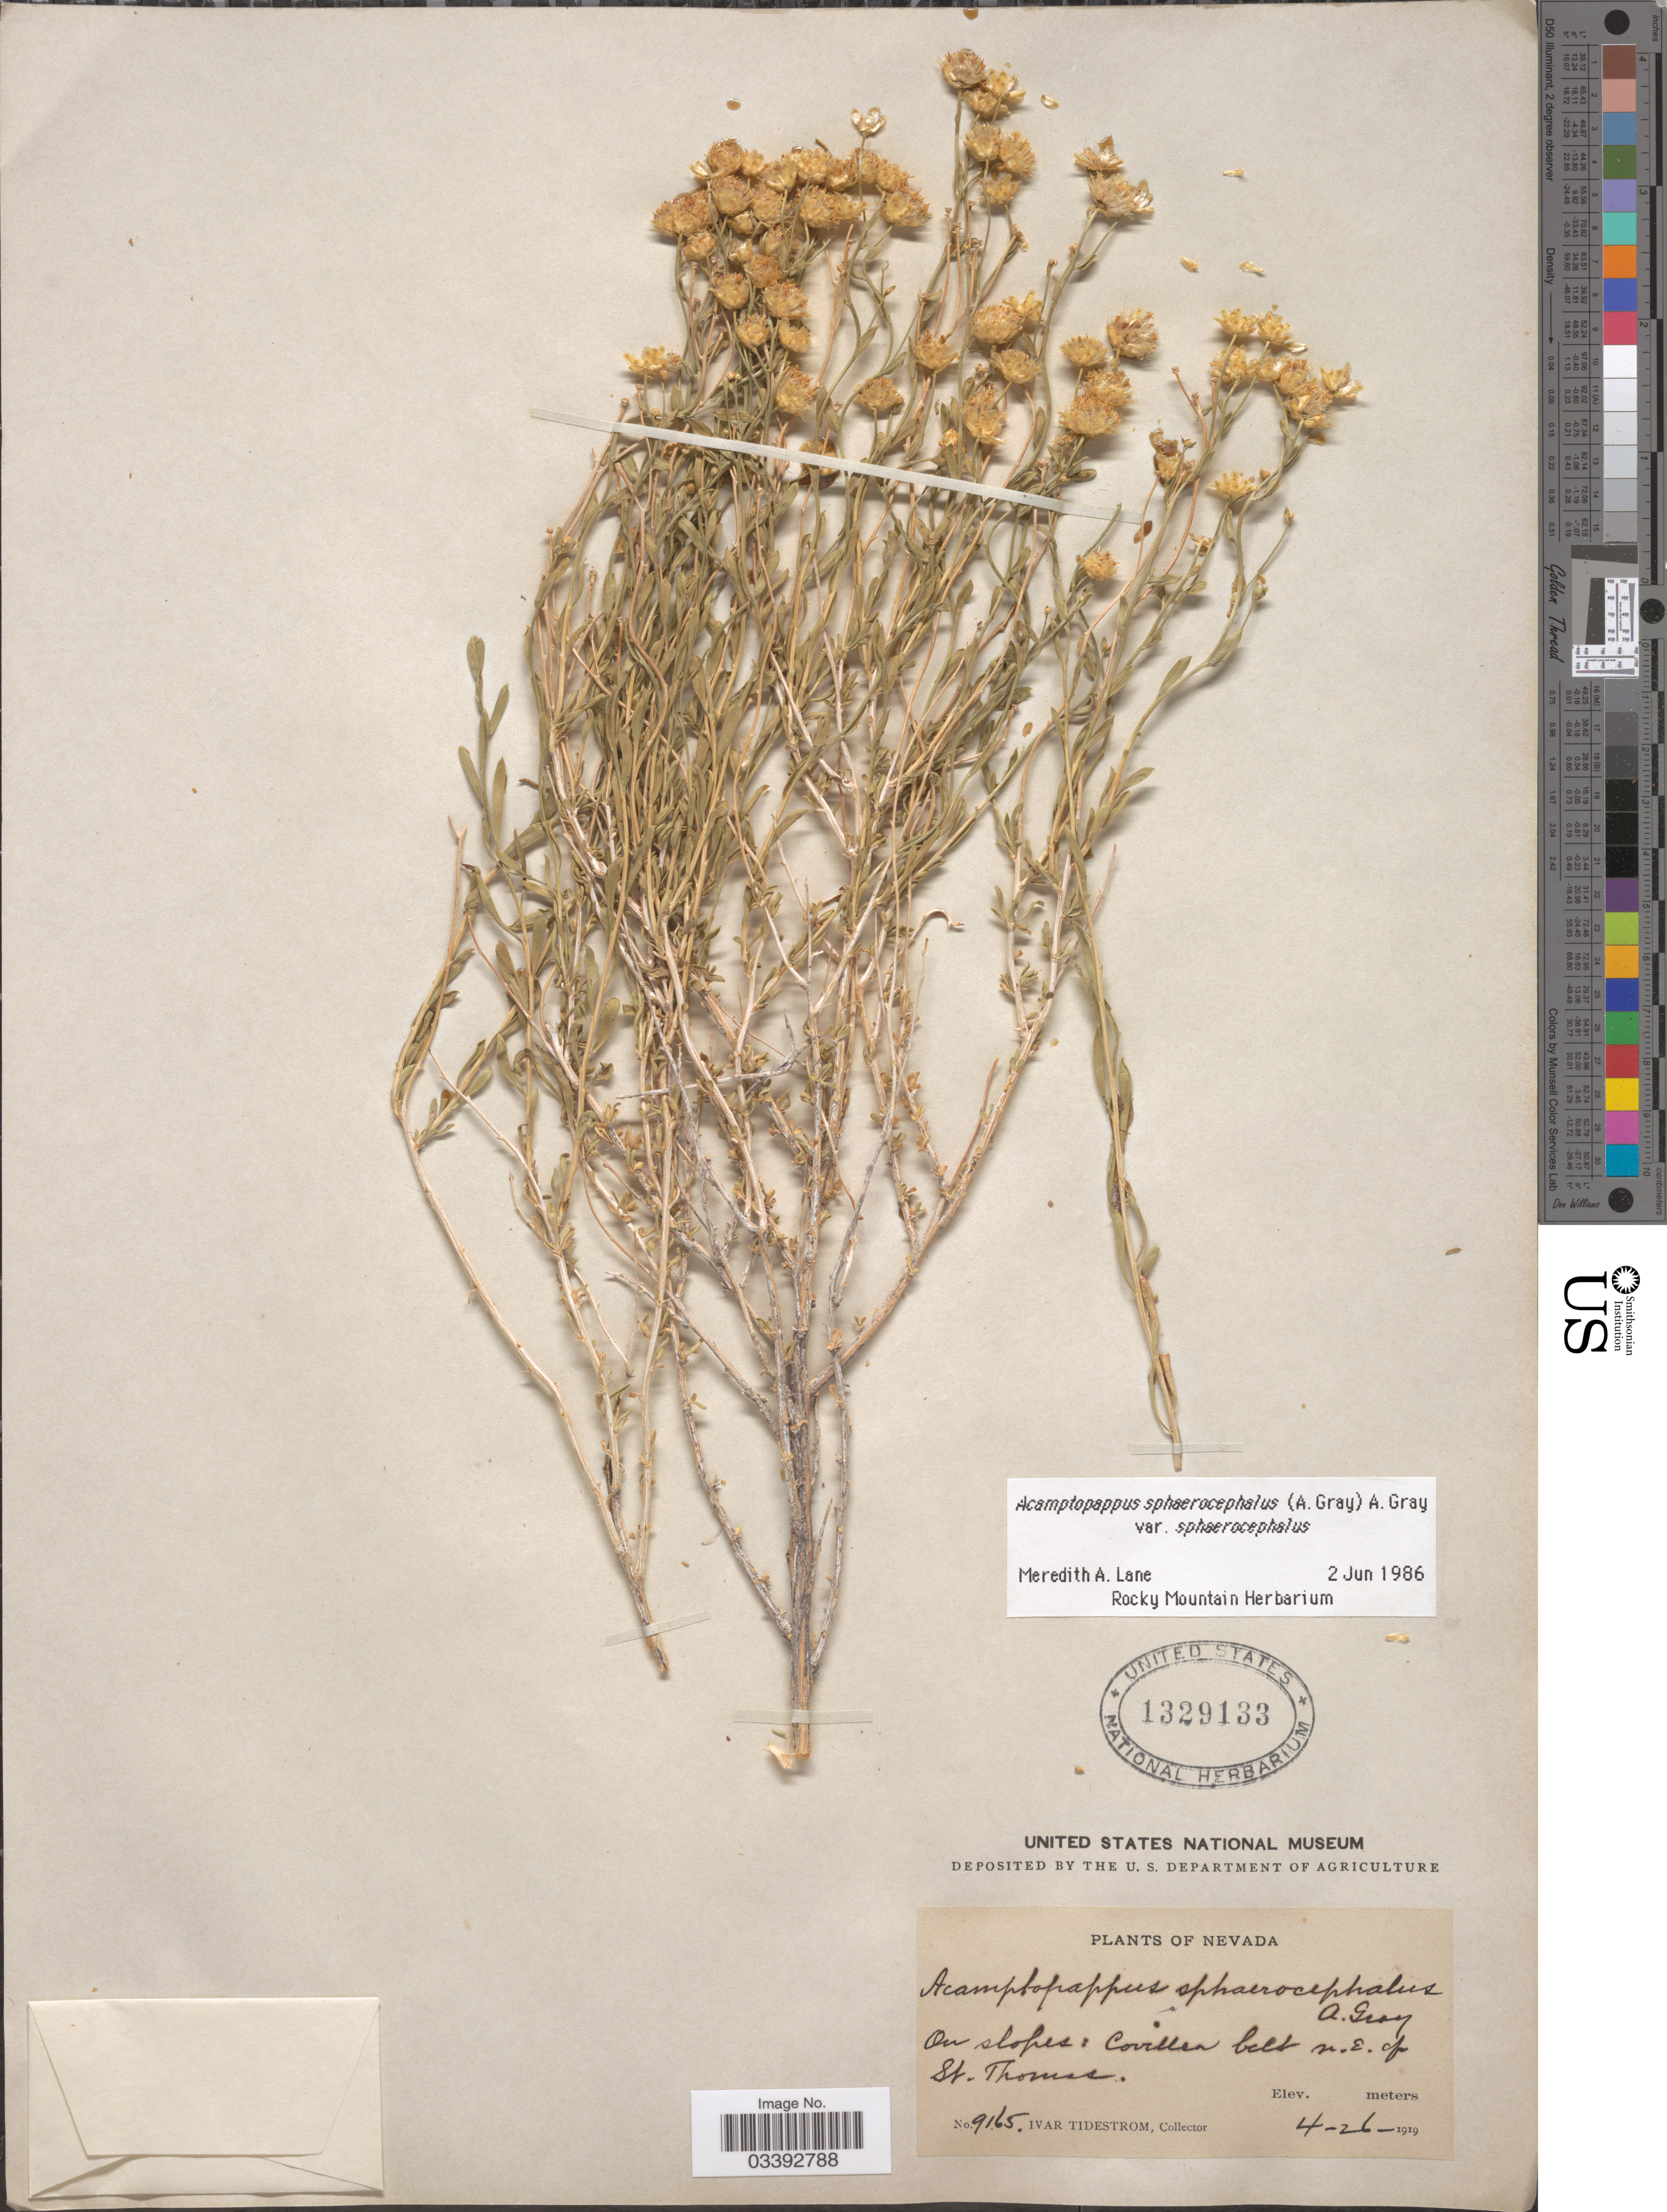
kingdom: Plantae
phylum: Tracheophyta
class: Magnoliopsida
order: Asterales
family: Asteraceae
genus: Acamptopappus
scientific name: Acamptopappus sphaerocephalus var. sphaerocephalus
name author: A. Gray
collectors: I. F. Tidestrom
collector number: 9165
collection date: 1919-04-26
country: United States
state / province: Nevada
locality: On slopes: Covillen belt N.E. of St. Thomas.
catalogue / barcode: US 1329133